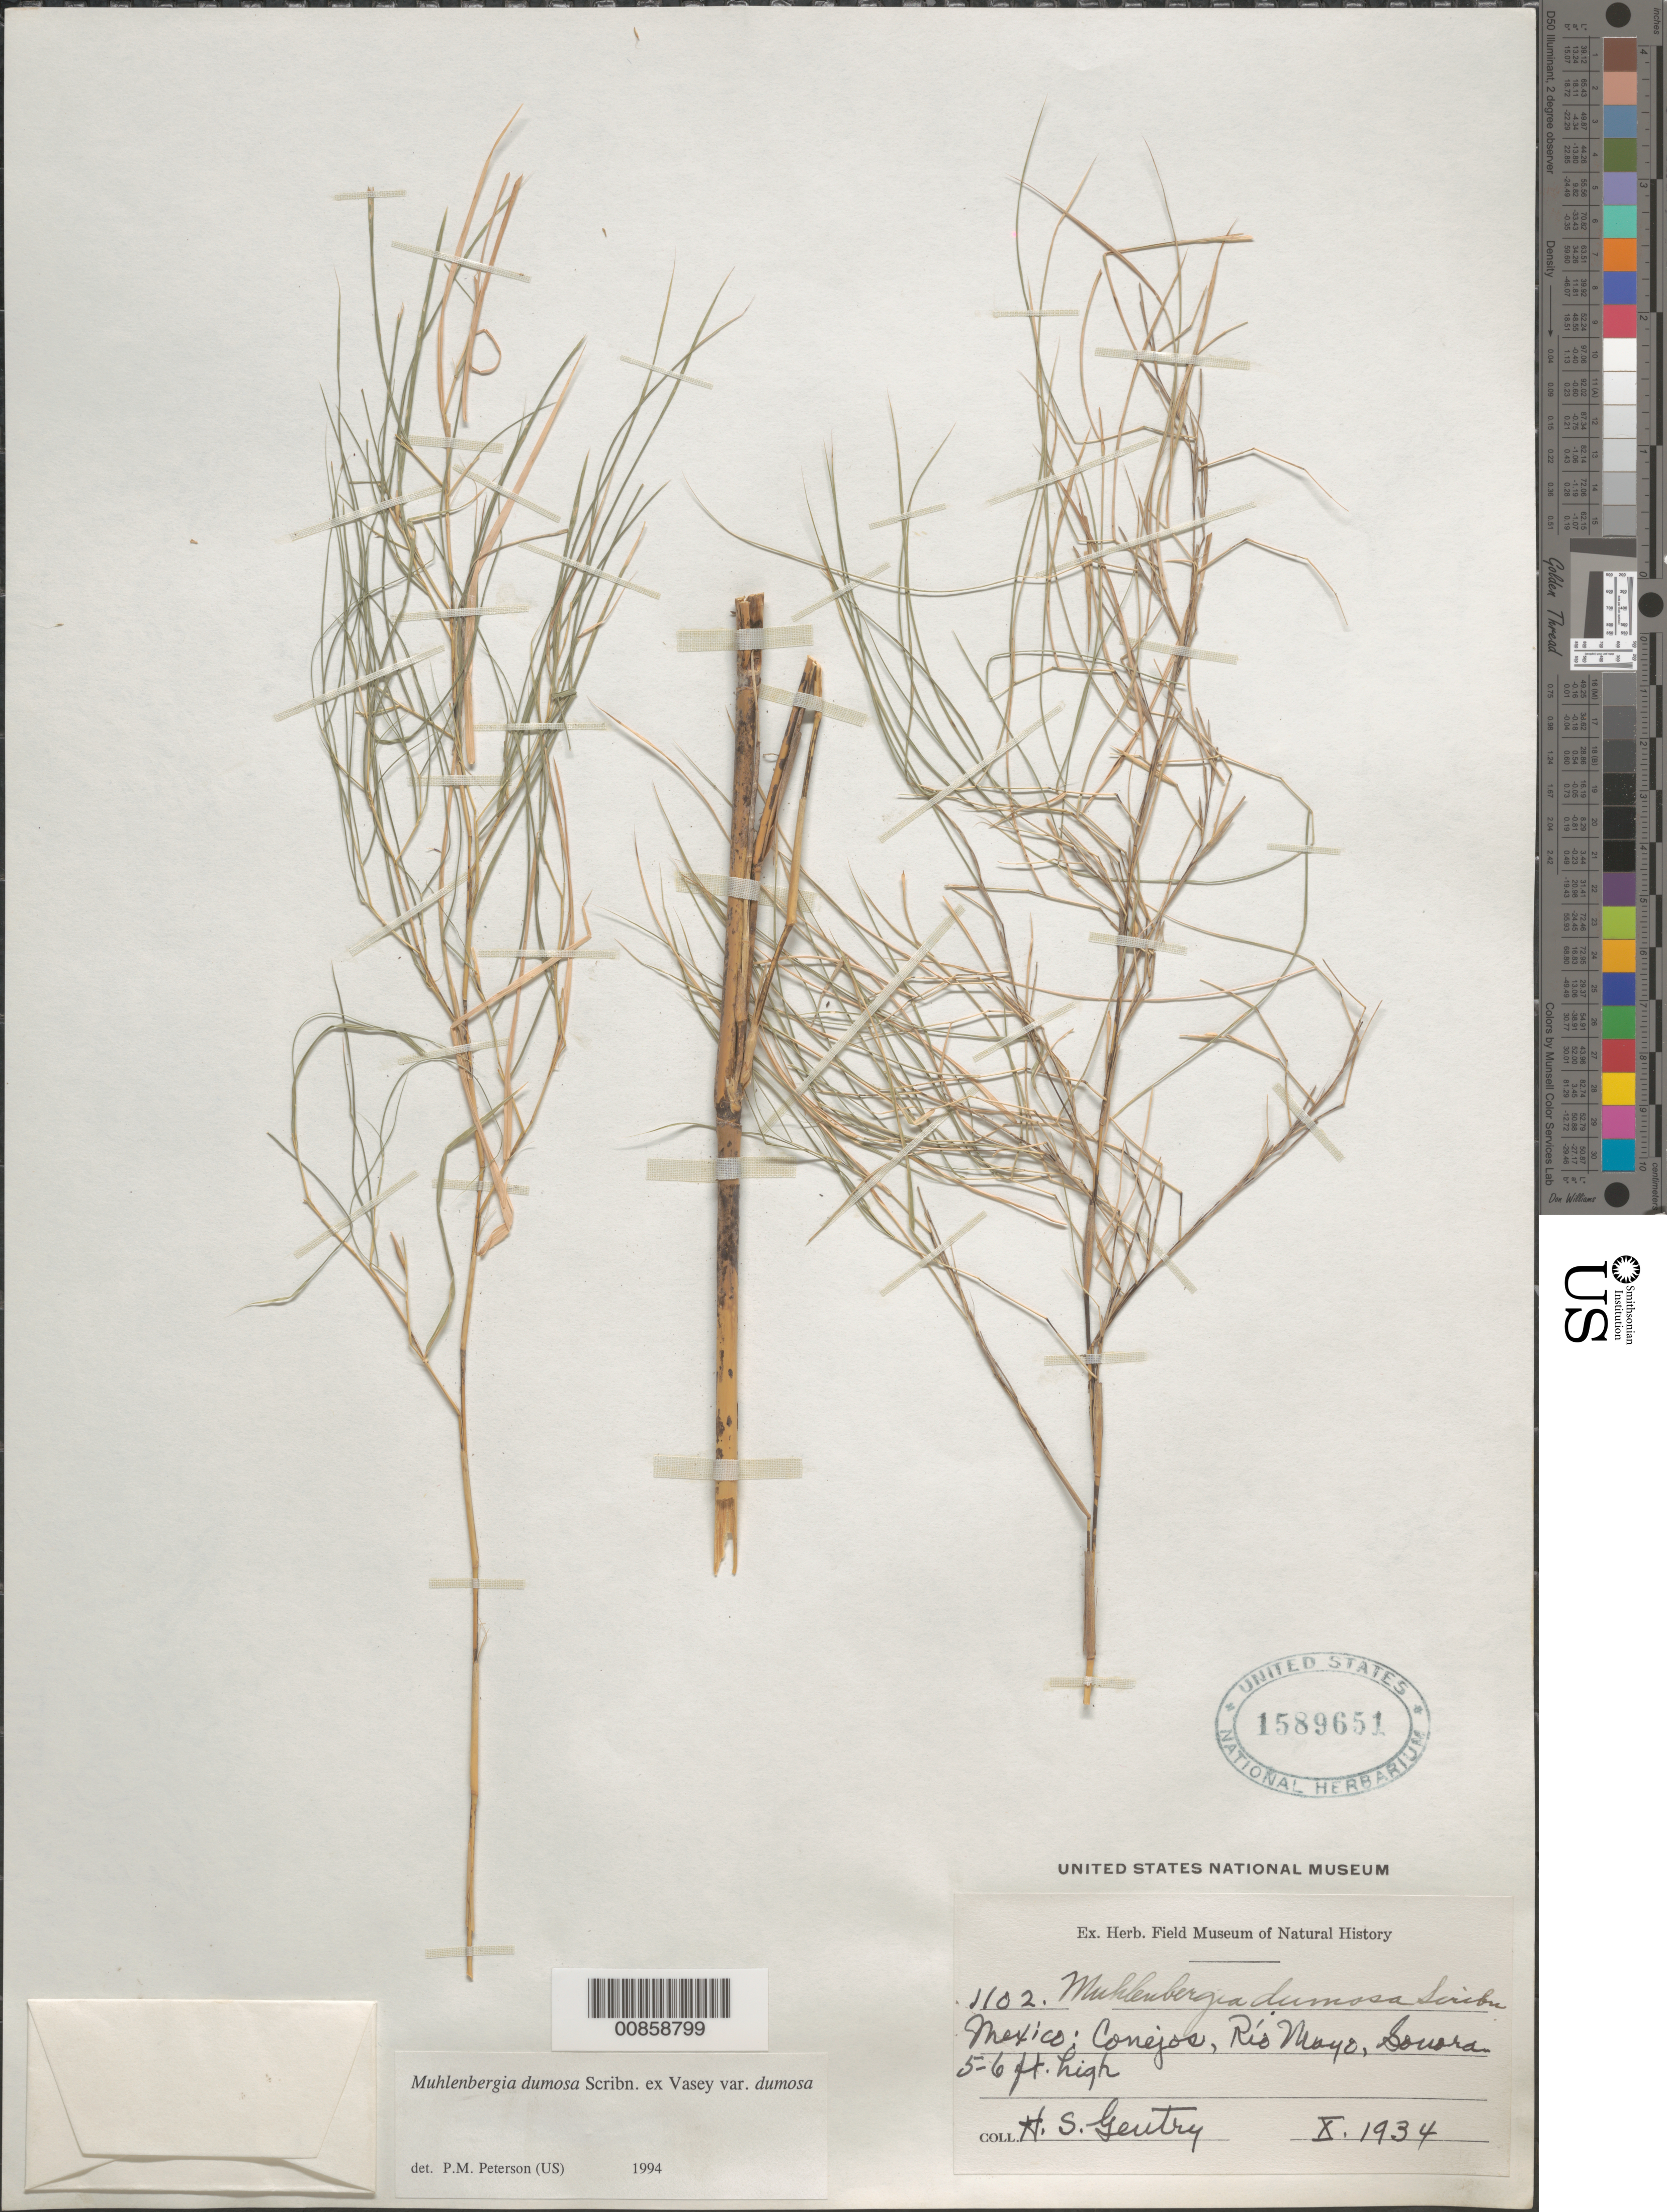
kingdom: Plantae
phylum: Tracheophyta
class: Liliopsida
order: Poales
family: Poaceae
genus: Muhlenbergia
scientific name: Muhlenbergia dumosa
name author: Scribn. ex Vasey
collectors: H. S. Gentry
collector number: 1102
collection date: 1934-10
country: Mexico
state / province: Sonora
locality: Conejos, Río Mayo.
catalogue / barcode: US 1589651